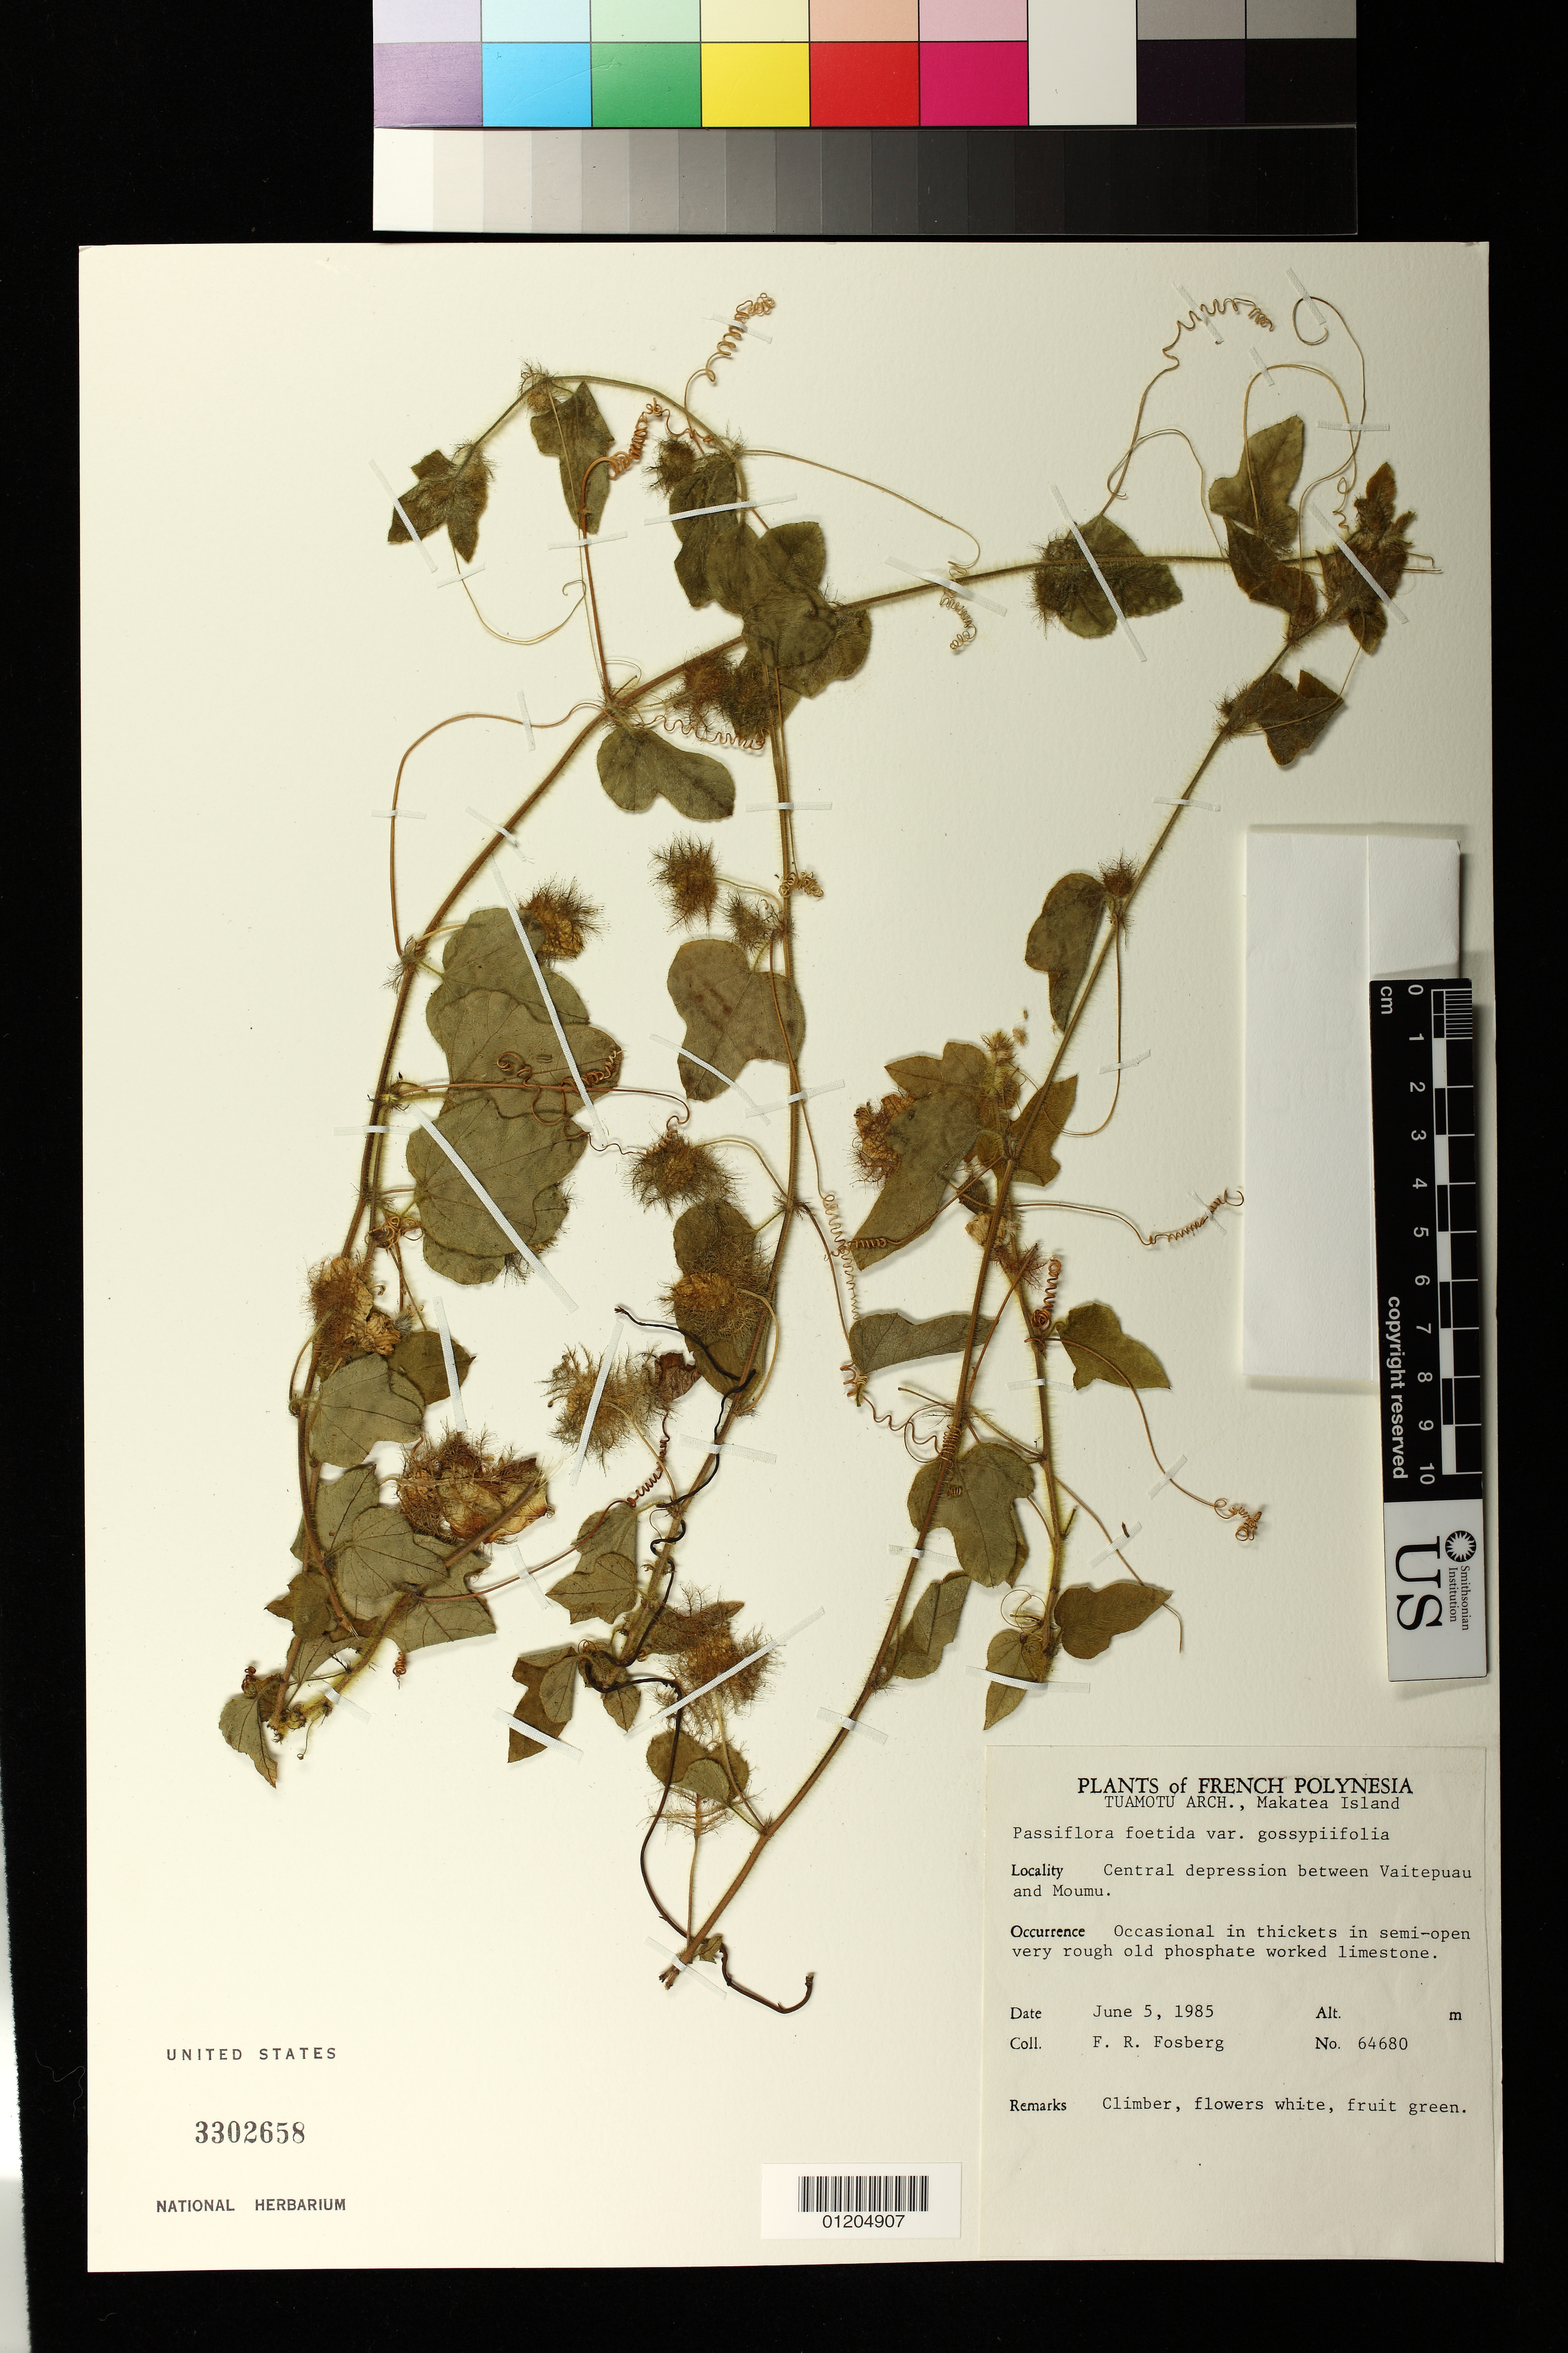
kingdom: Plantae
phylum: Tracheophyta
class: Magnoliopsida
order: Malpighiales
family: Passifloraceae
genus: Passiflora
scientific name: Passiflora foetida var. gossypiifolia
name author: (Desv.) Mast.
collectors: F. R. Fosberg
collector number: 64680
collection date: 1985-06-05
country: French Polynesia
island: Makatea [Aurora]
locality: Makatea Island. Central depression between Vaitepuau and Moumu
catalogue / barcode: US 3302658